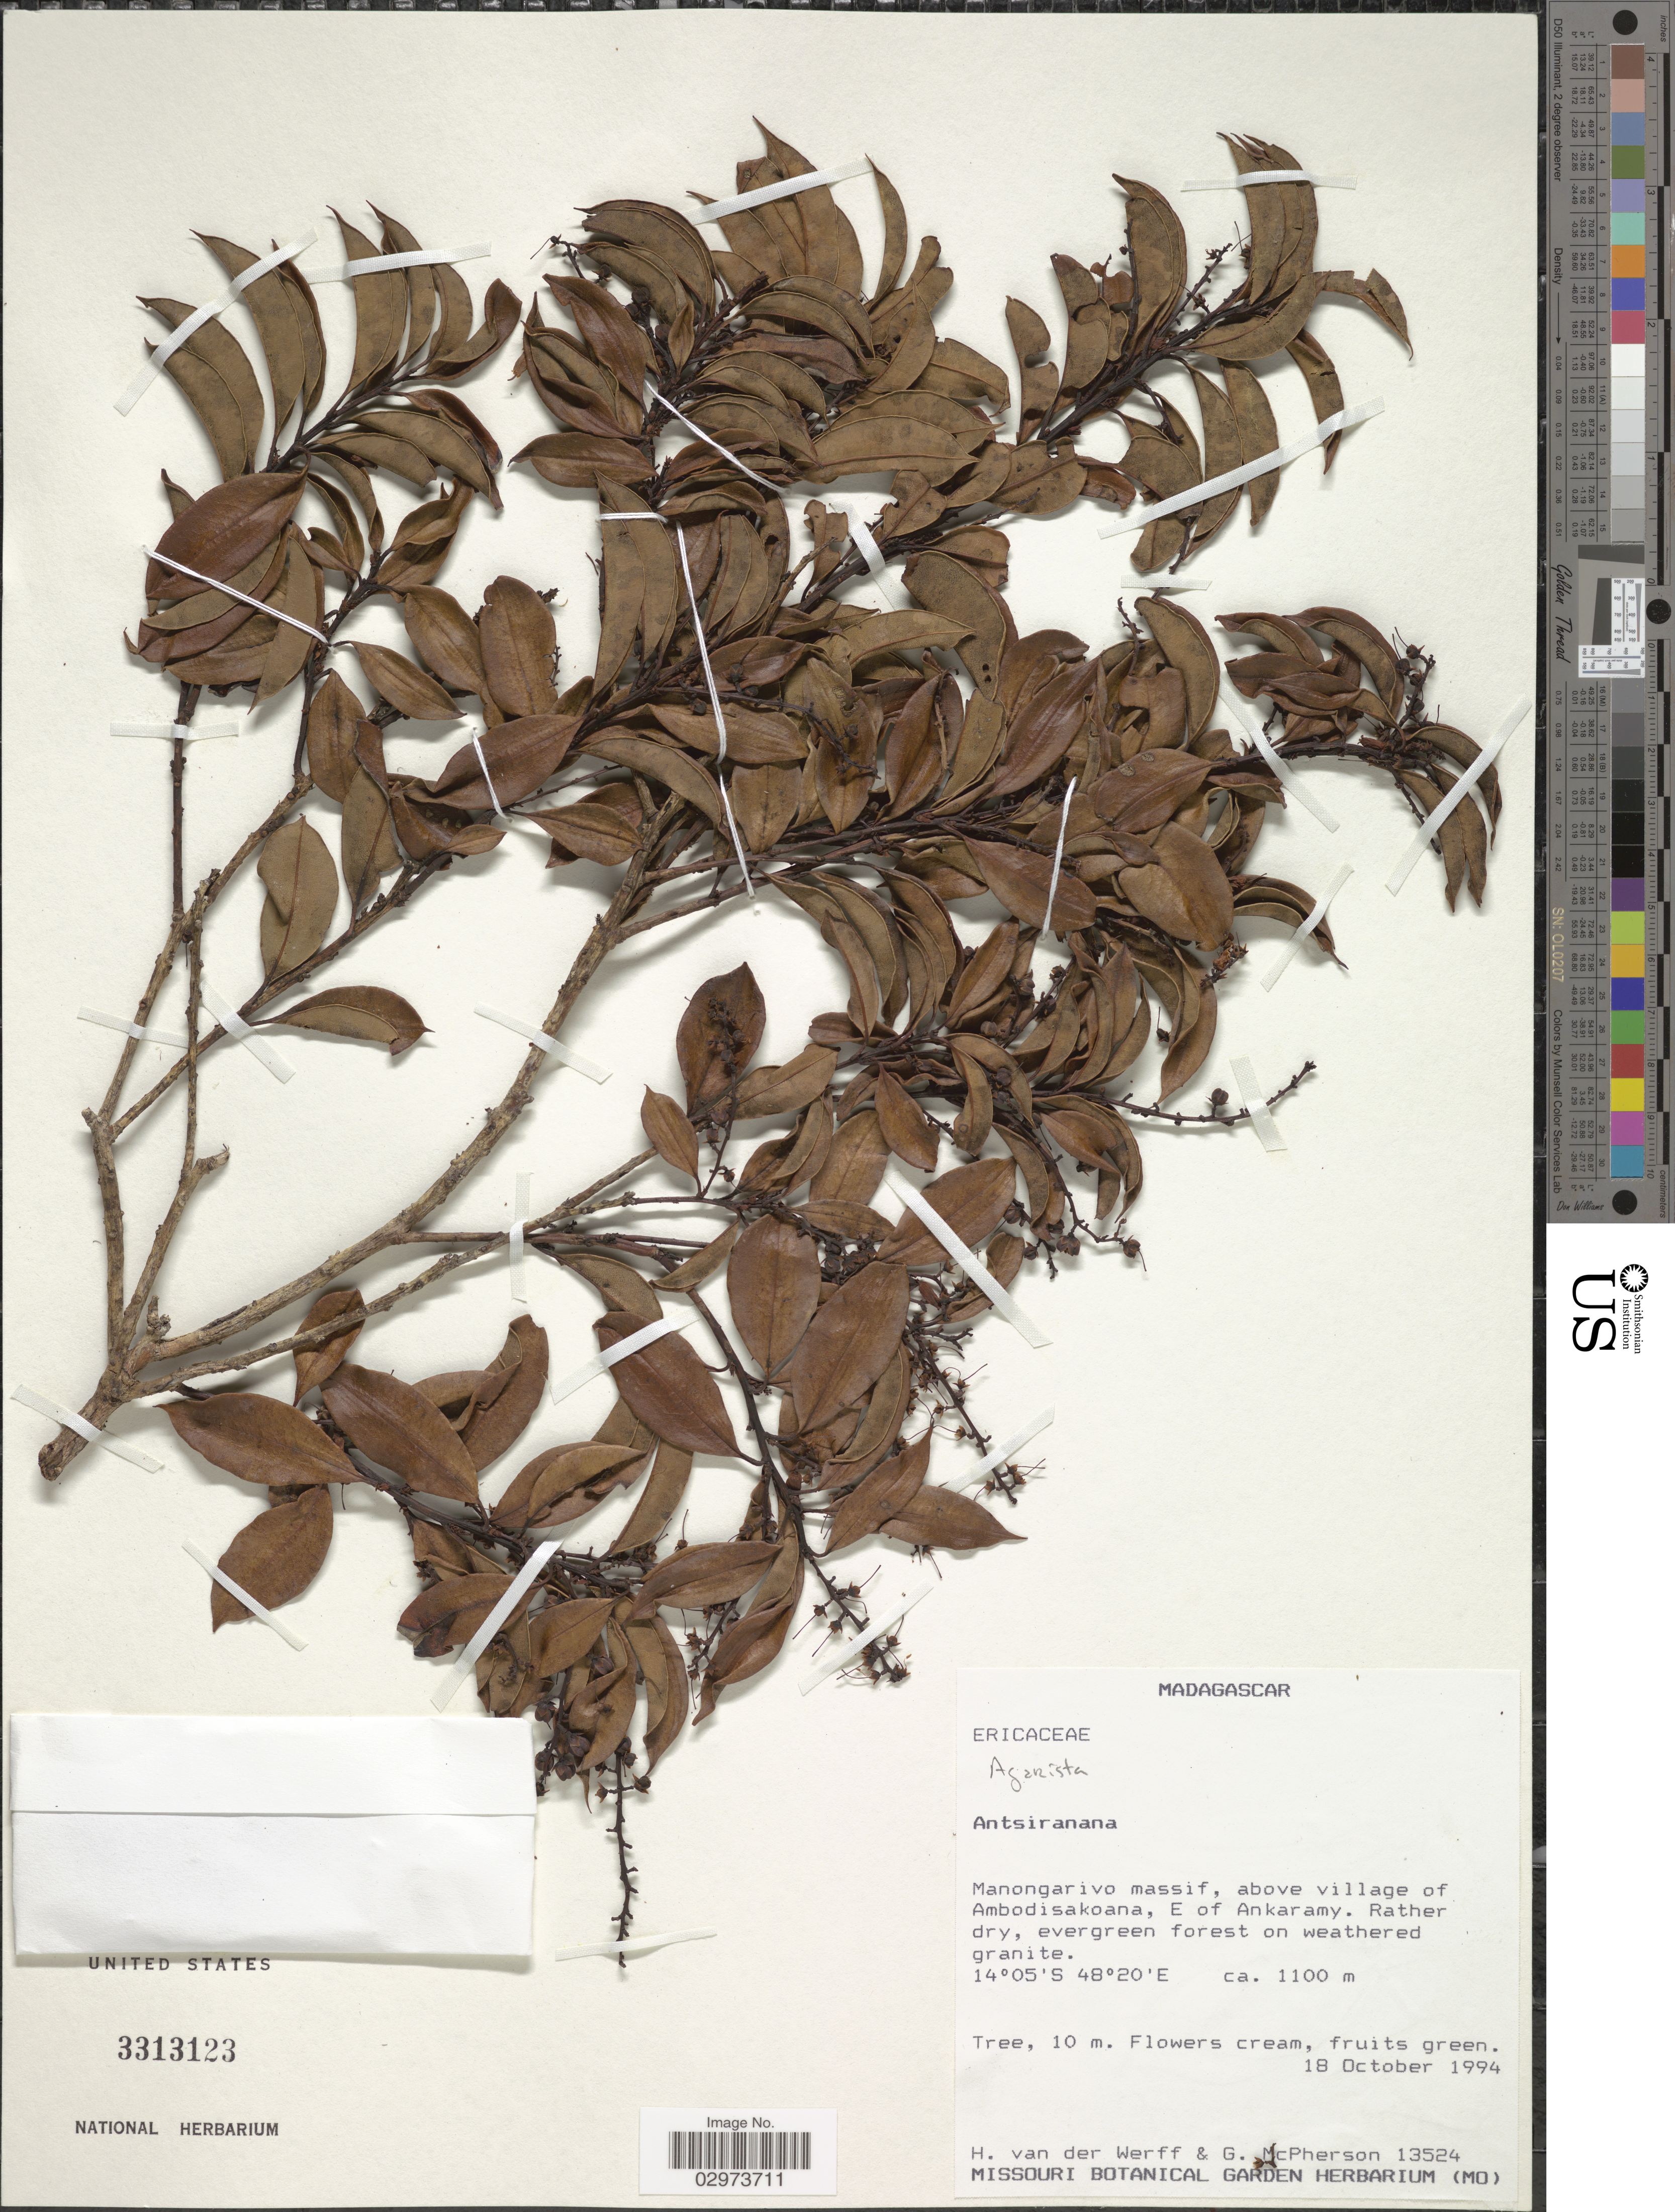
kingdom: Plantae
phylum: Tracheophyta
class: Magnoliopsida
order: Ericales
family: Ericaceae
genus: Agarista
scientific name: Agarista sp.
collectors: H. van der Werff & G. McPherson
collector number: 13524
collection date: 1994-10-18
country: Madagascar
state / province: Diana / Sofia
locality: Manongarivo massif, above village of Ambodisakoana, E of Ankaramy.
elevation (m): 1100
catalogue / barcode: US 3313123